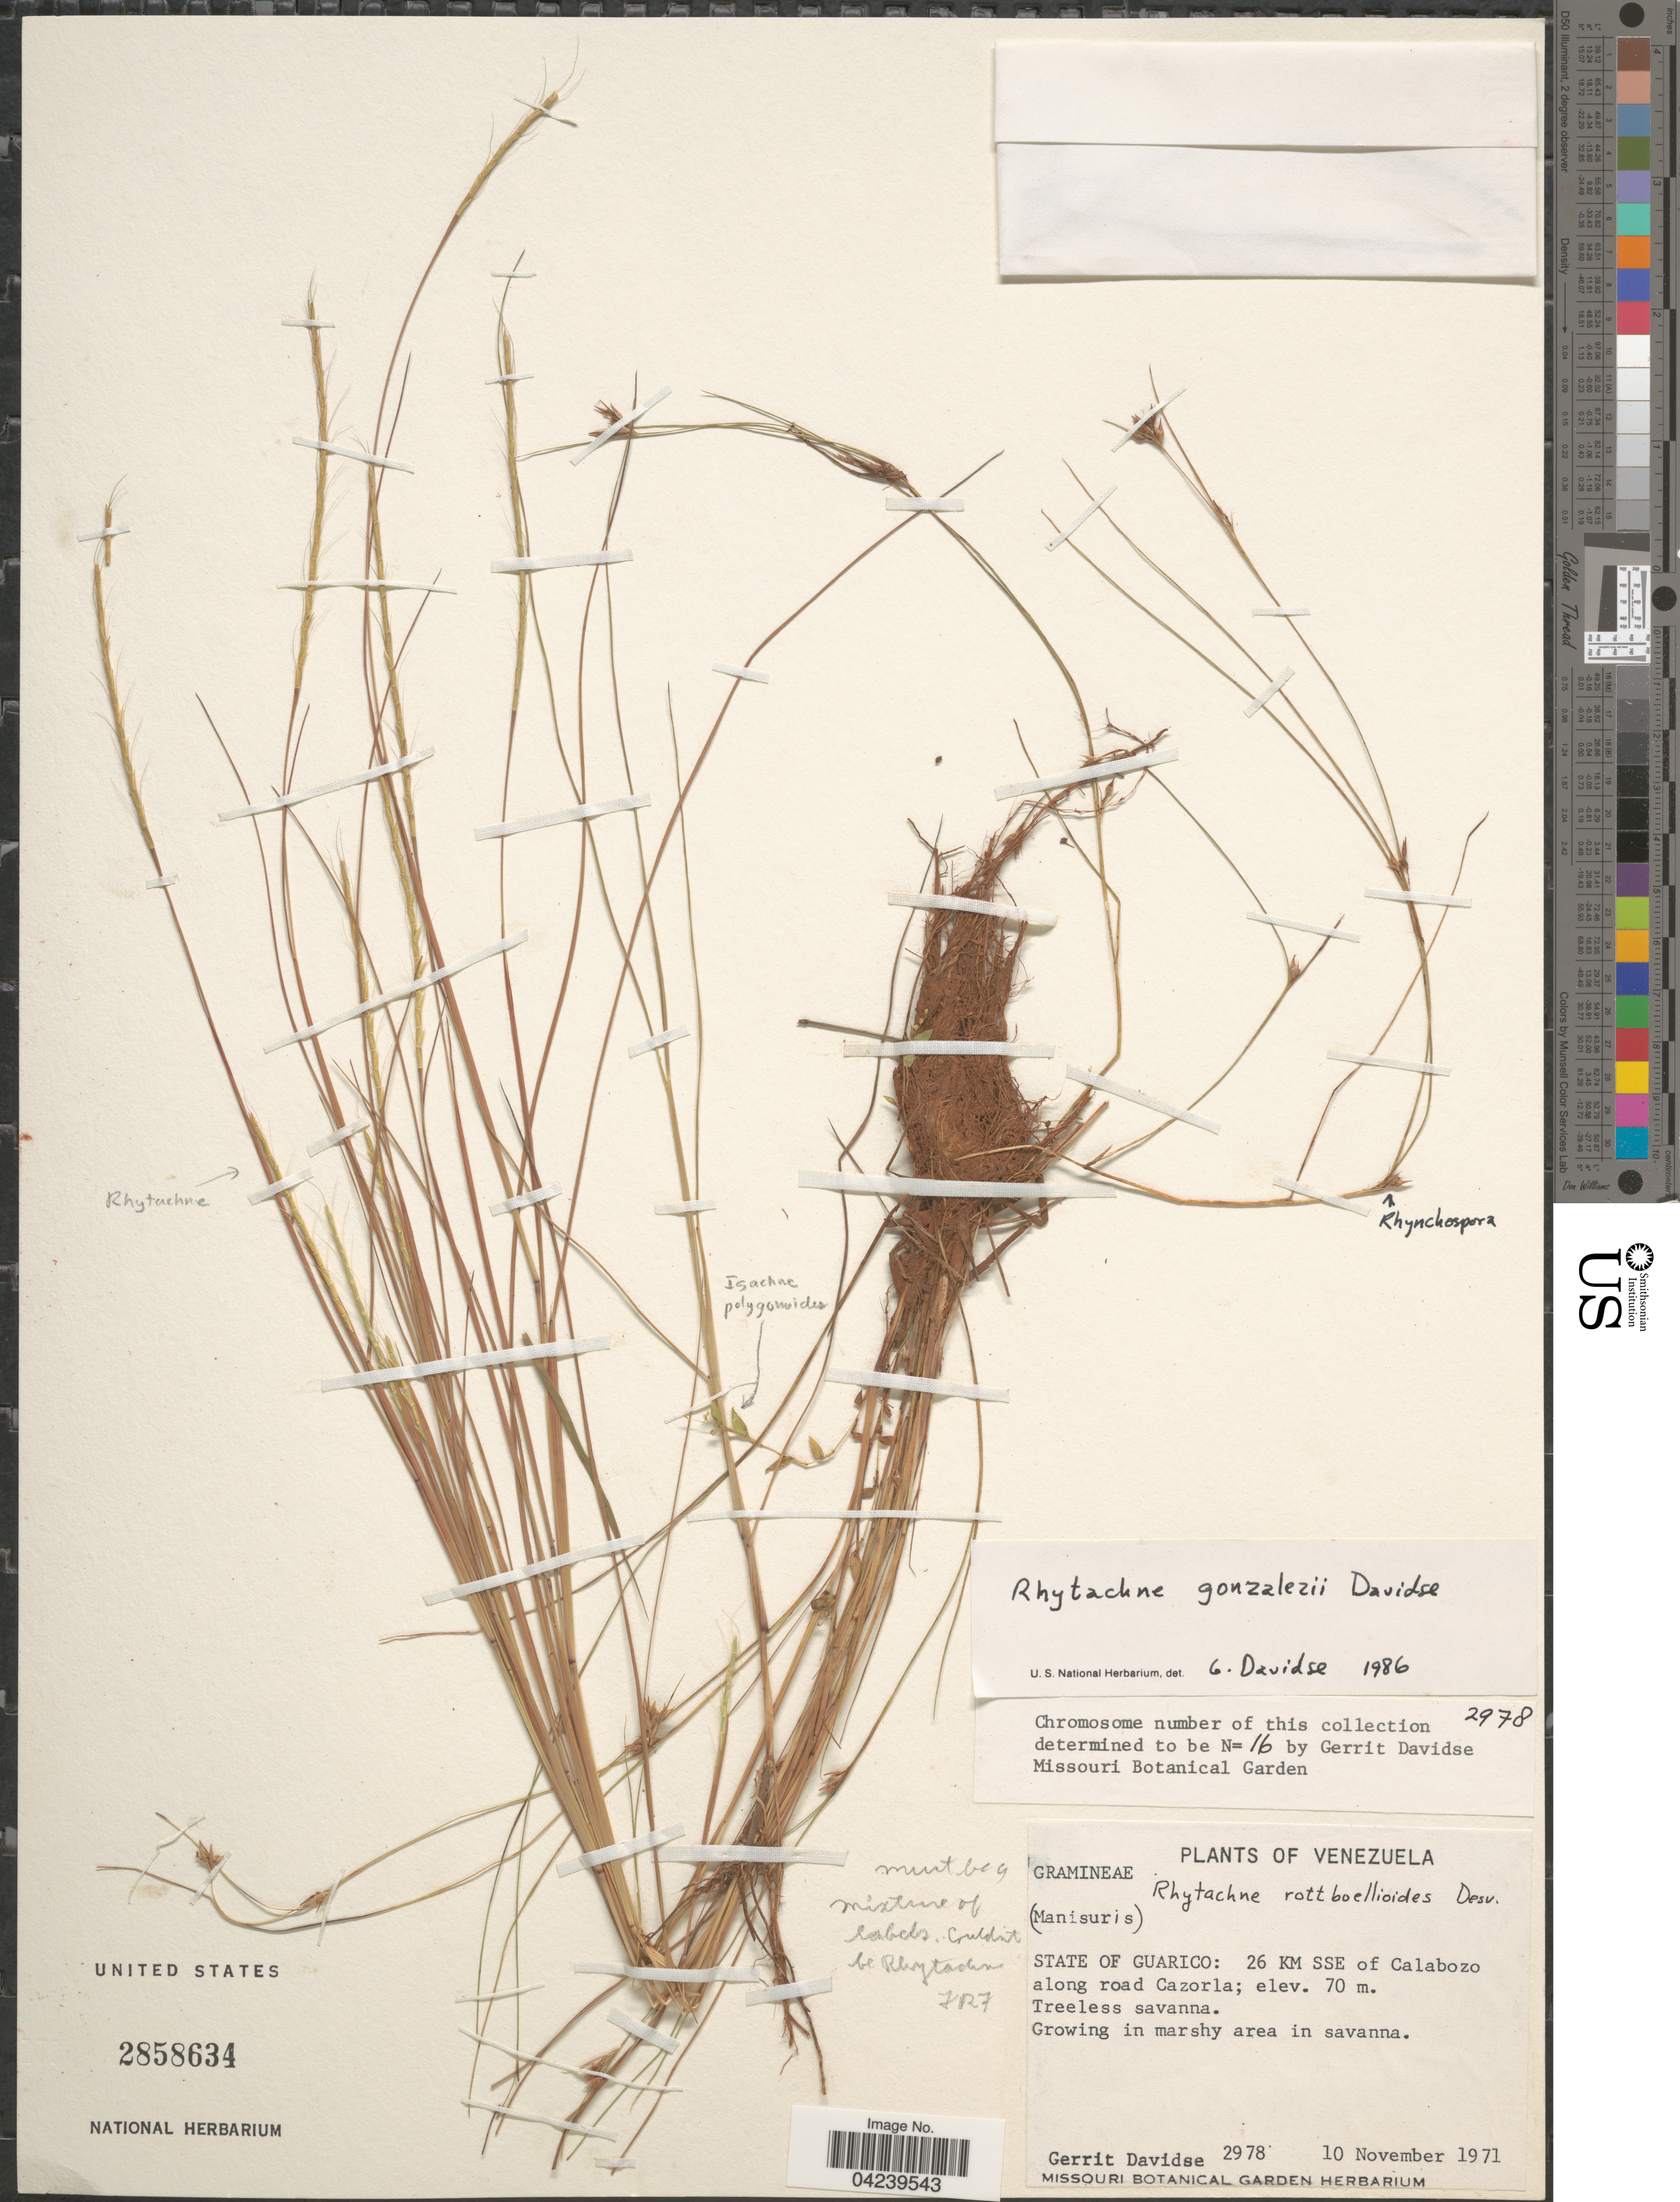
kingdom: Plantae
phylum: Tracheophyta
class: Liliopsida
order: Poales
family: Poaceae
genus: Rhytachne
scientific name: Rhytachne gonzalezii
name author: Davidse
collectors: G. Davidse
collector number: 2978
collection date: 1971-11-10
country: Venezuela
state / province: Guarico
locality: State of Guarico: 26 KM SSE of Calabozo along road Cazorla.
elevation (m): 70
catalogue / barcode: US 2858634